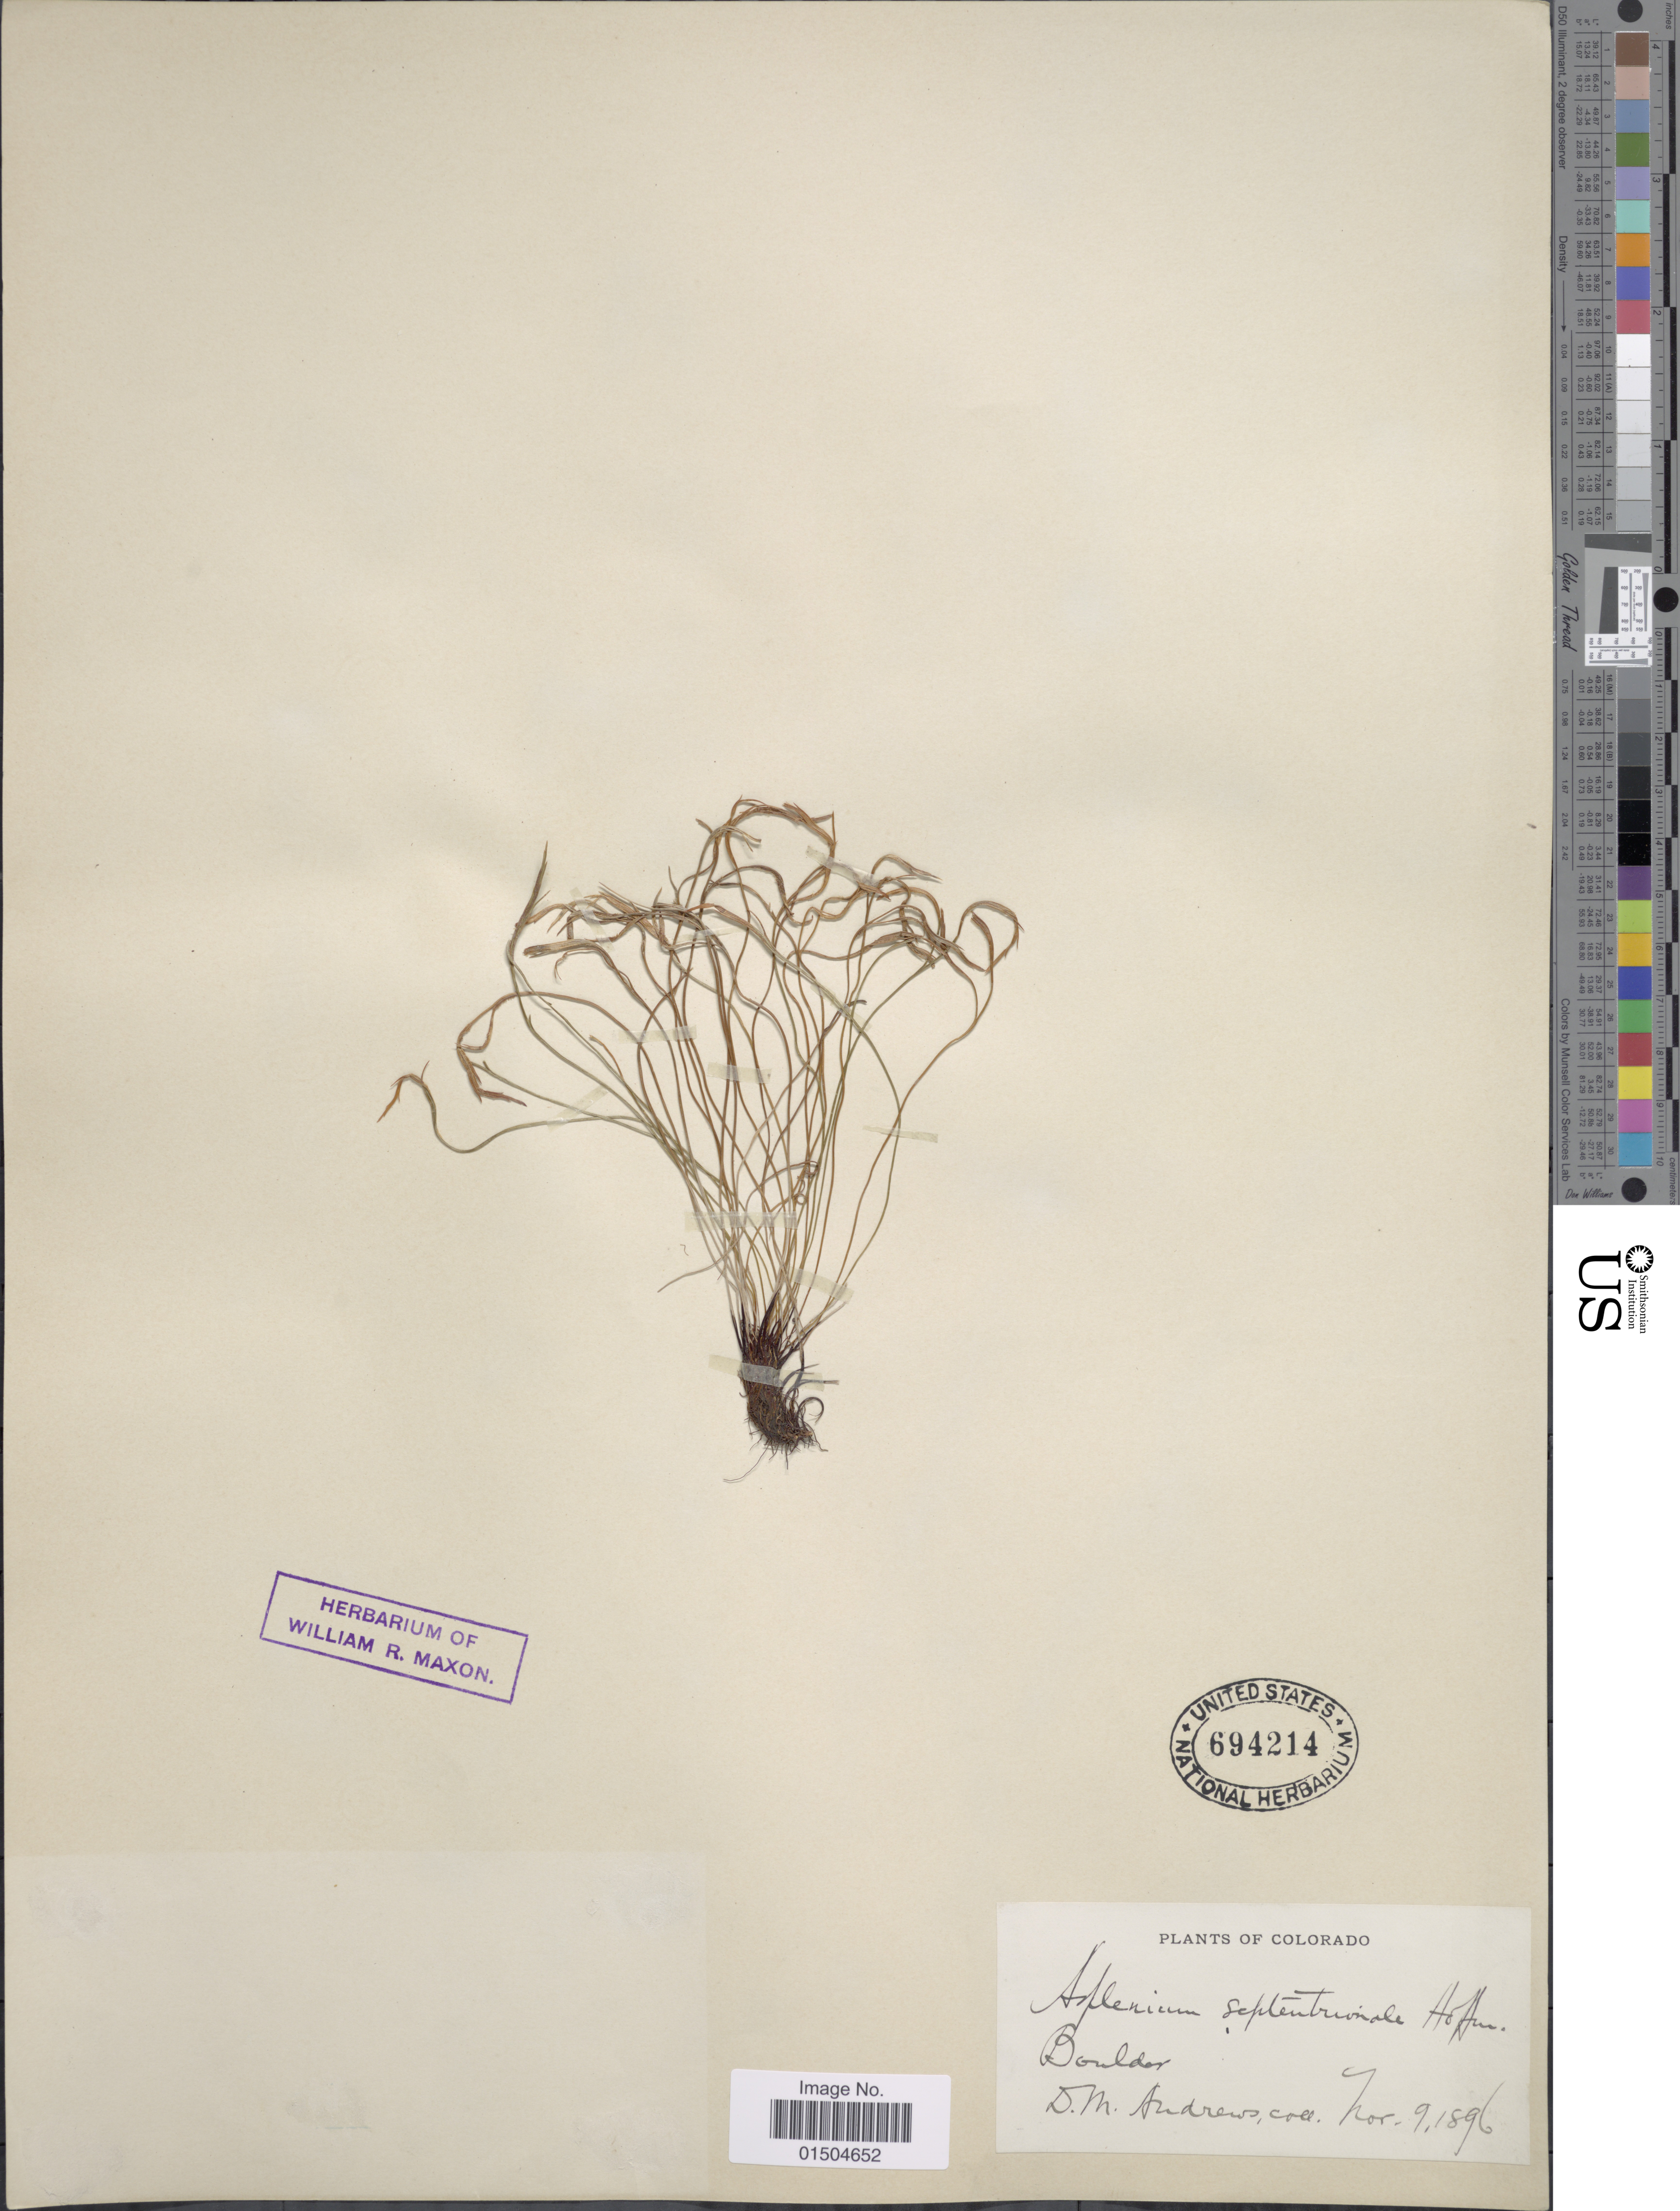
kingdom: Plantae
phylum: Tracheophyta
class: Polypodiopsida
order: Polypodiales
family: Aspleniaceae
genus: Asplenium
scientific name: Asplenium septentrionale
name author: (L.) Hoffm.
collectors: D. M. Andrews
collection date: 1896-11-09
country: United States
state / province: Colorado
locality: Boulder.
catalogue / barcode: US 694214